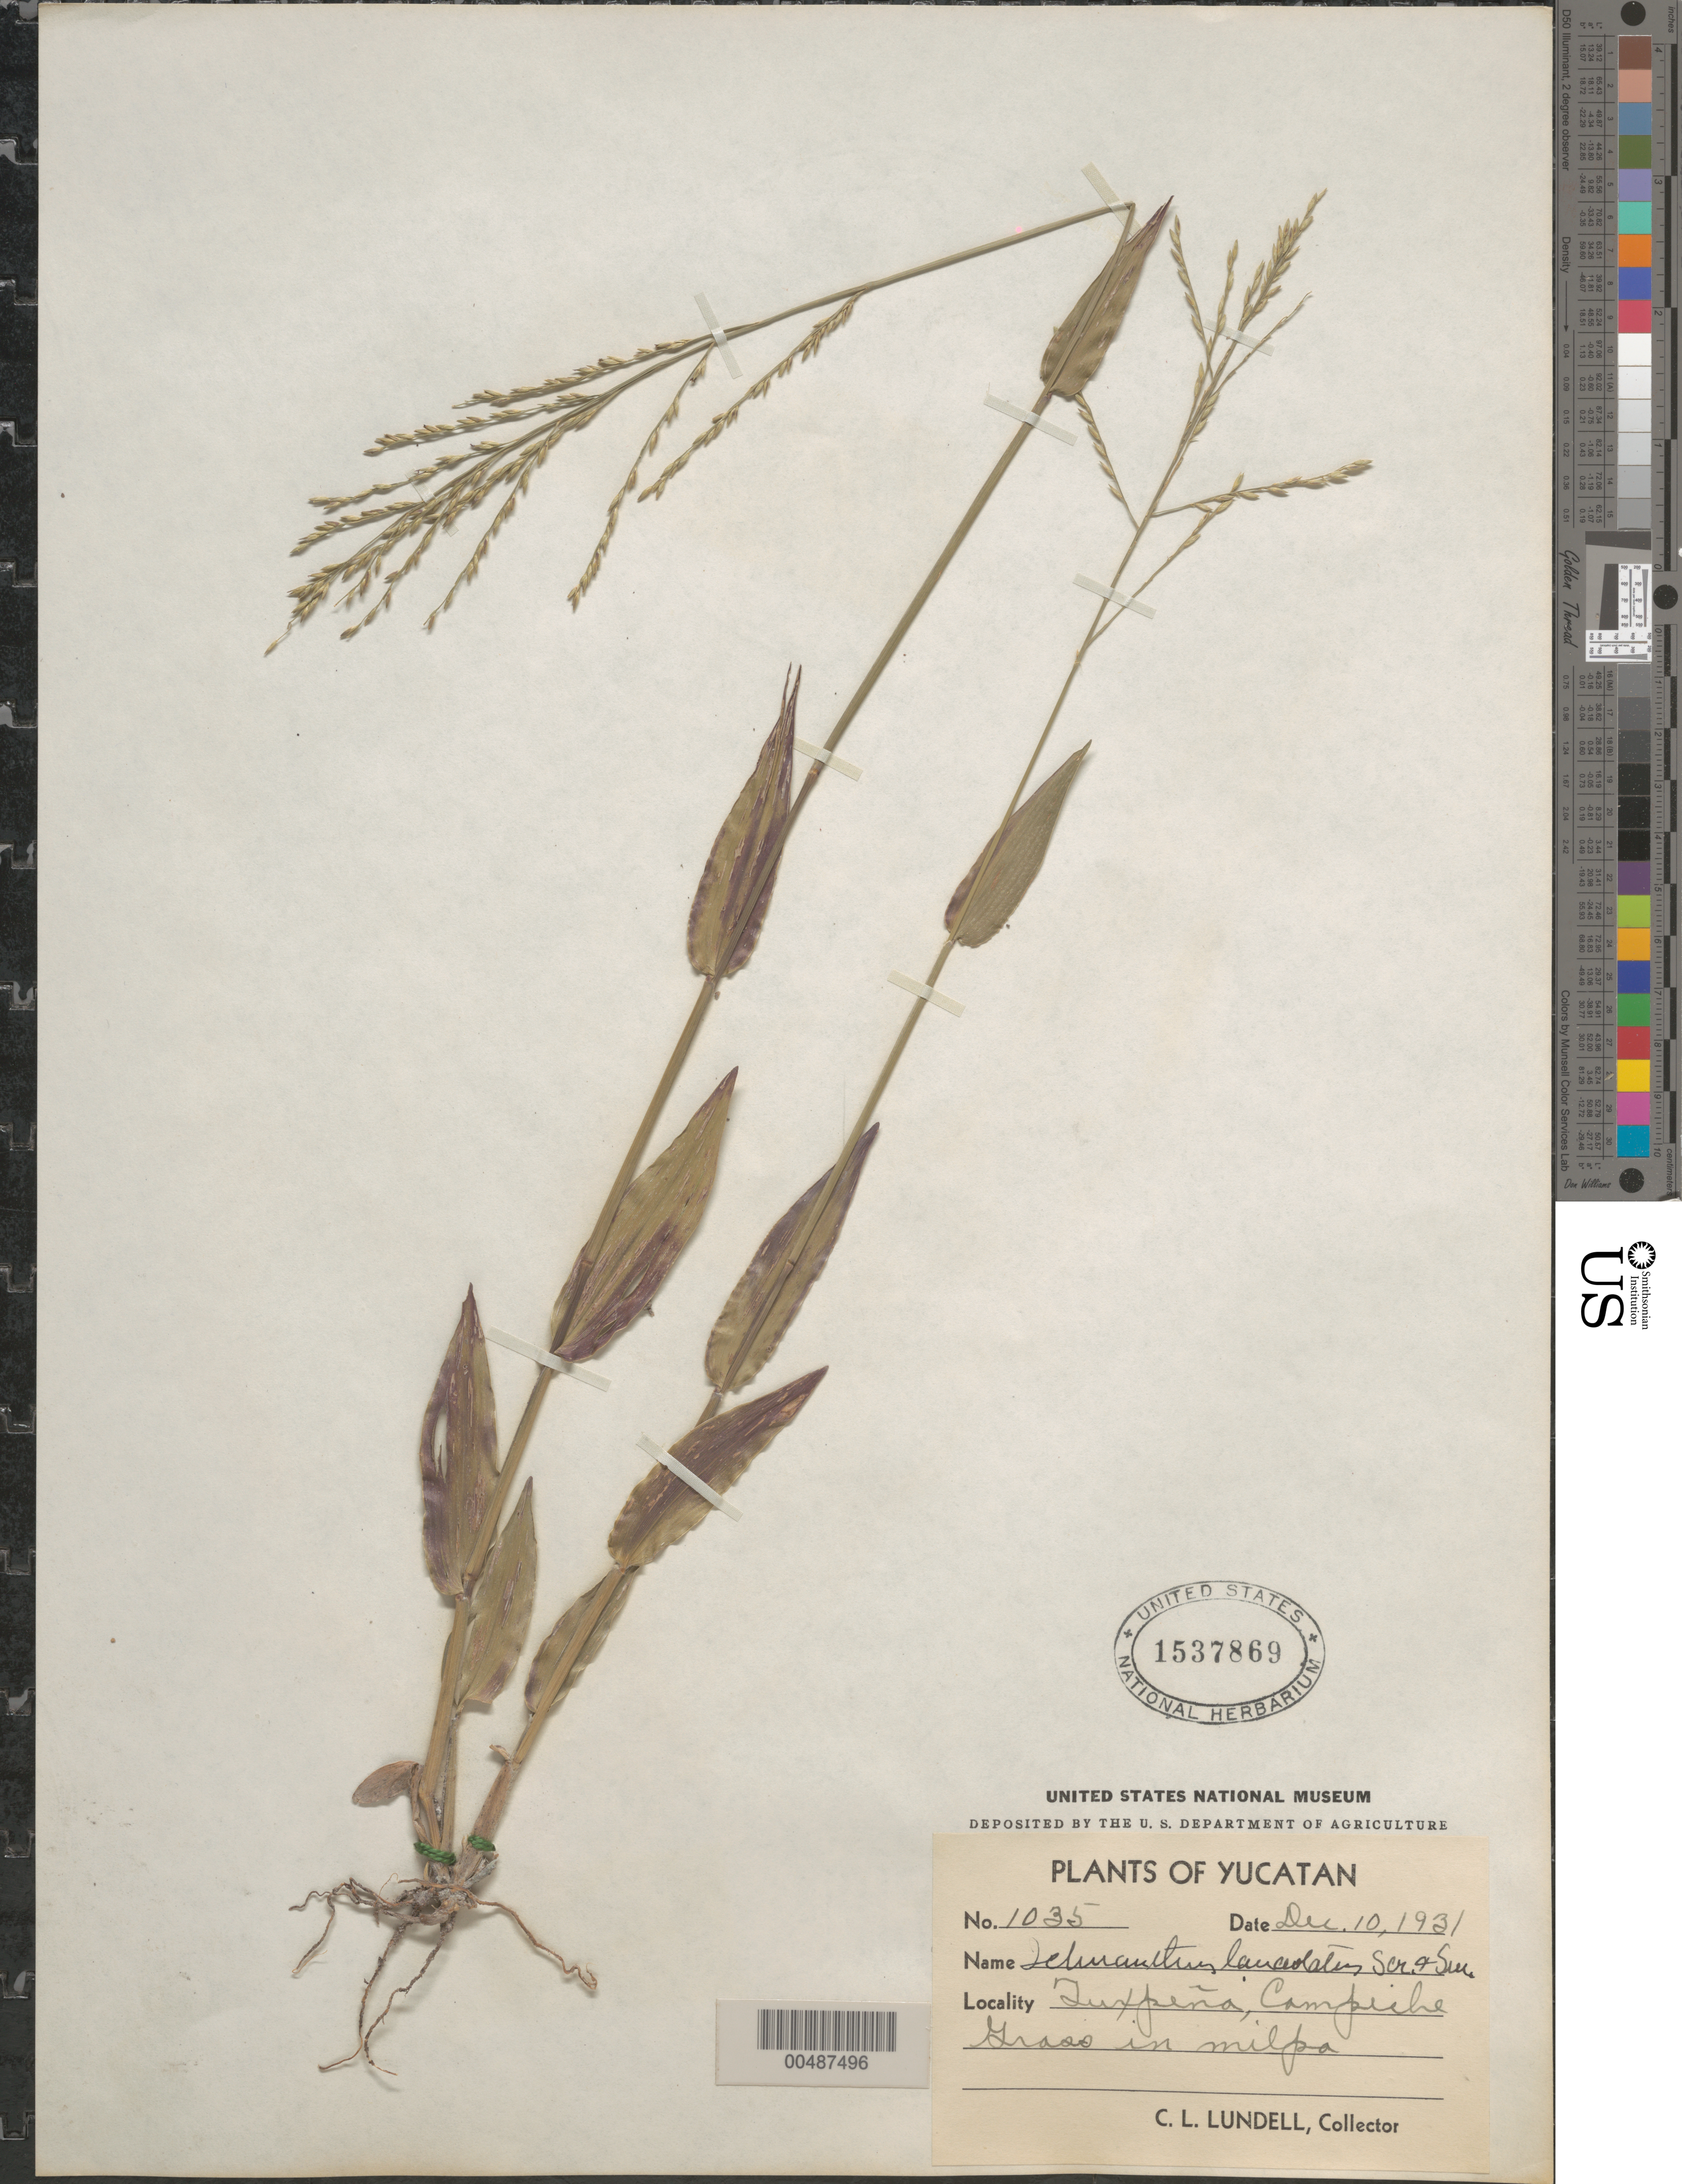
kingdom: Plantae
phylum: Tracheophyta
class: Liliopsida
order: Poales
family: Poaceae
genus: Ichnanthus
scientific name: Ichnanthus lanceolatus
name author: Scribn. & J.G. Sm.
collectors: C. L. Lundell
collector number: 1035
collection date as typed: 10 Dec 1931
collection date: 1931-12-10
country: Mexico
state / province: Chiapas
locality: Tuxpe¤a, Yucatan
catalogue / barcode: US 1537869